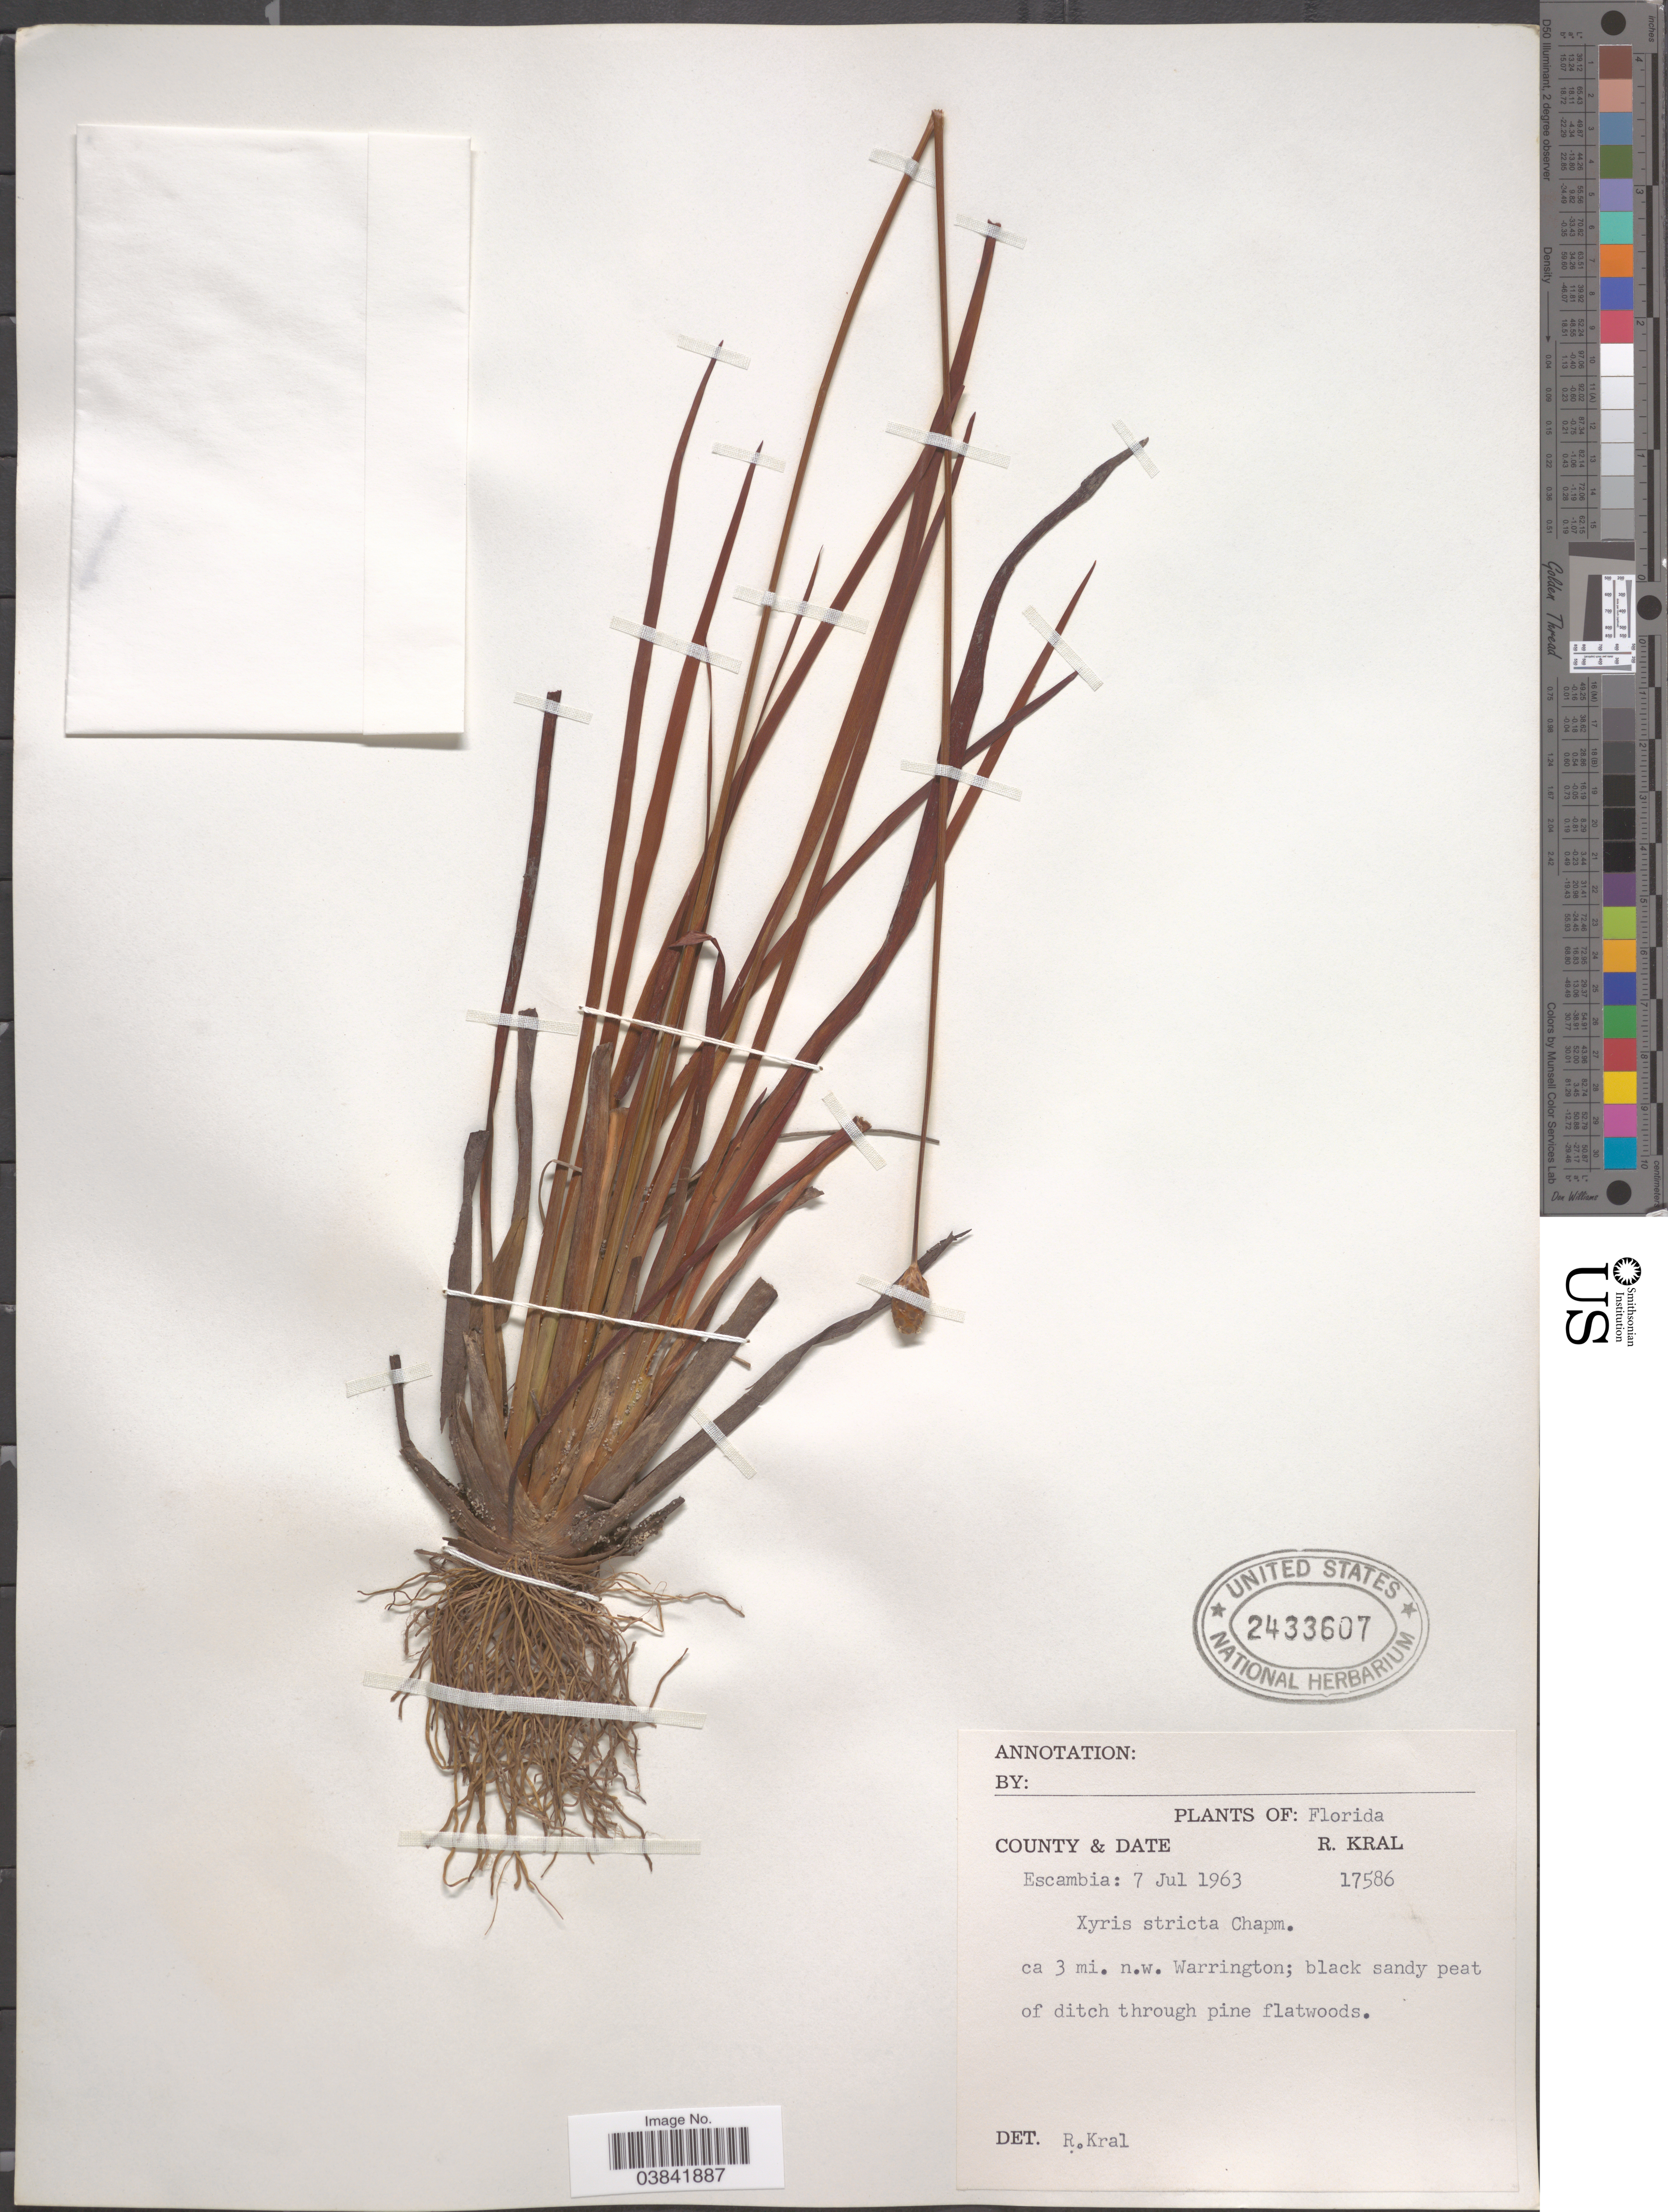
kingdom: Plantae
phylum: Tracheophyta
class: Liliopsida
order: Poales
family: Xyridaceae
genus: Xyris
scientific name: Xyris stricta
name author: Chapm.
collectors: R. Kral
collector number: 17586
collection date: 1963-07-07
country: United States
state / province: Florida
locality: County Escambia: ca 3 mi. n. w. Warrington.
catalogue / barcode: US 2433607